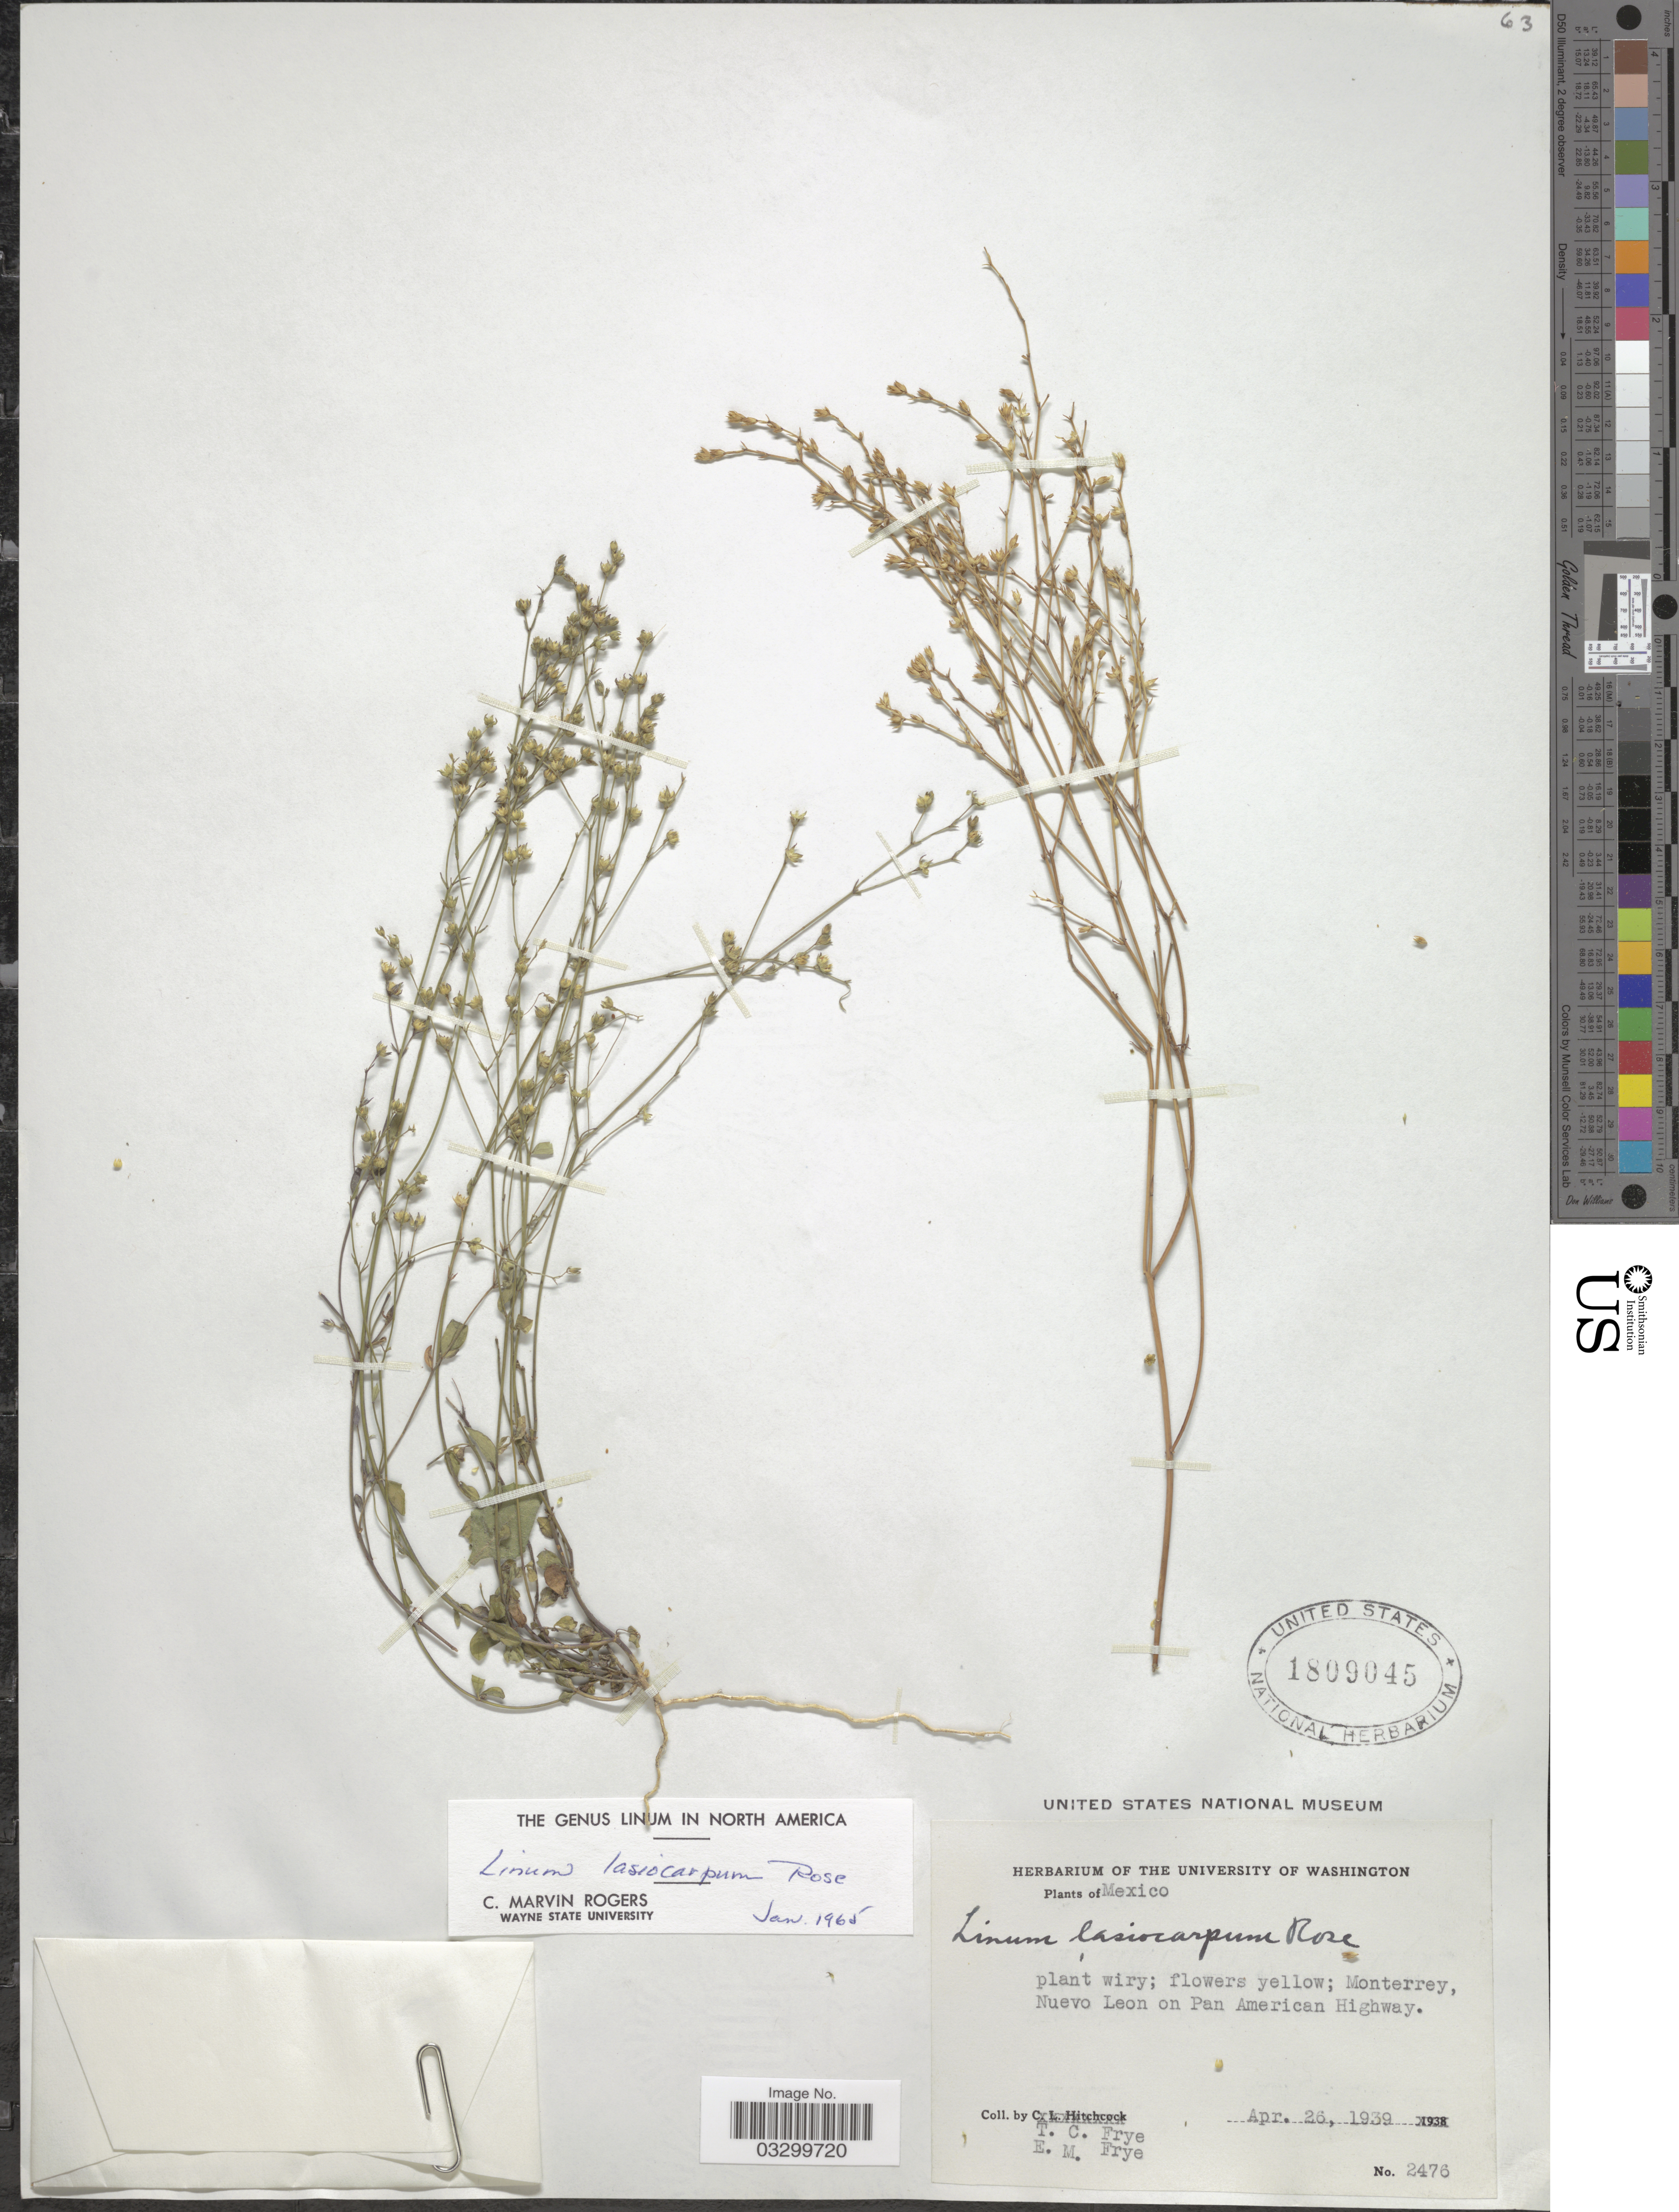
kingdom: Plantae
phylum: Tracheophyta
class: Magnoliopsida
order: Malpighiales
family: Linaceae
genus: Linum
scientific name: Linum lasiocarpum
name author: Rose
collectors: T. C. Frye & E. Frye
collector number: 2476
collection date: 1939-04-26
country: Mexico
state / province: Nuevo León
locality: Monterrey, Nuevo Leon on Pan American Highway.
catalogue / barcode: US 1809045